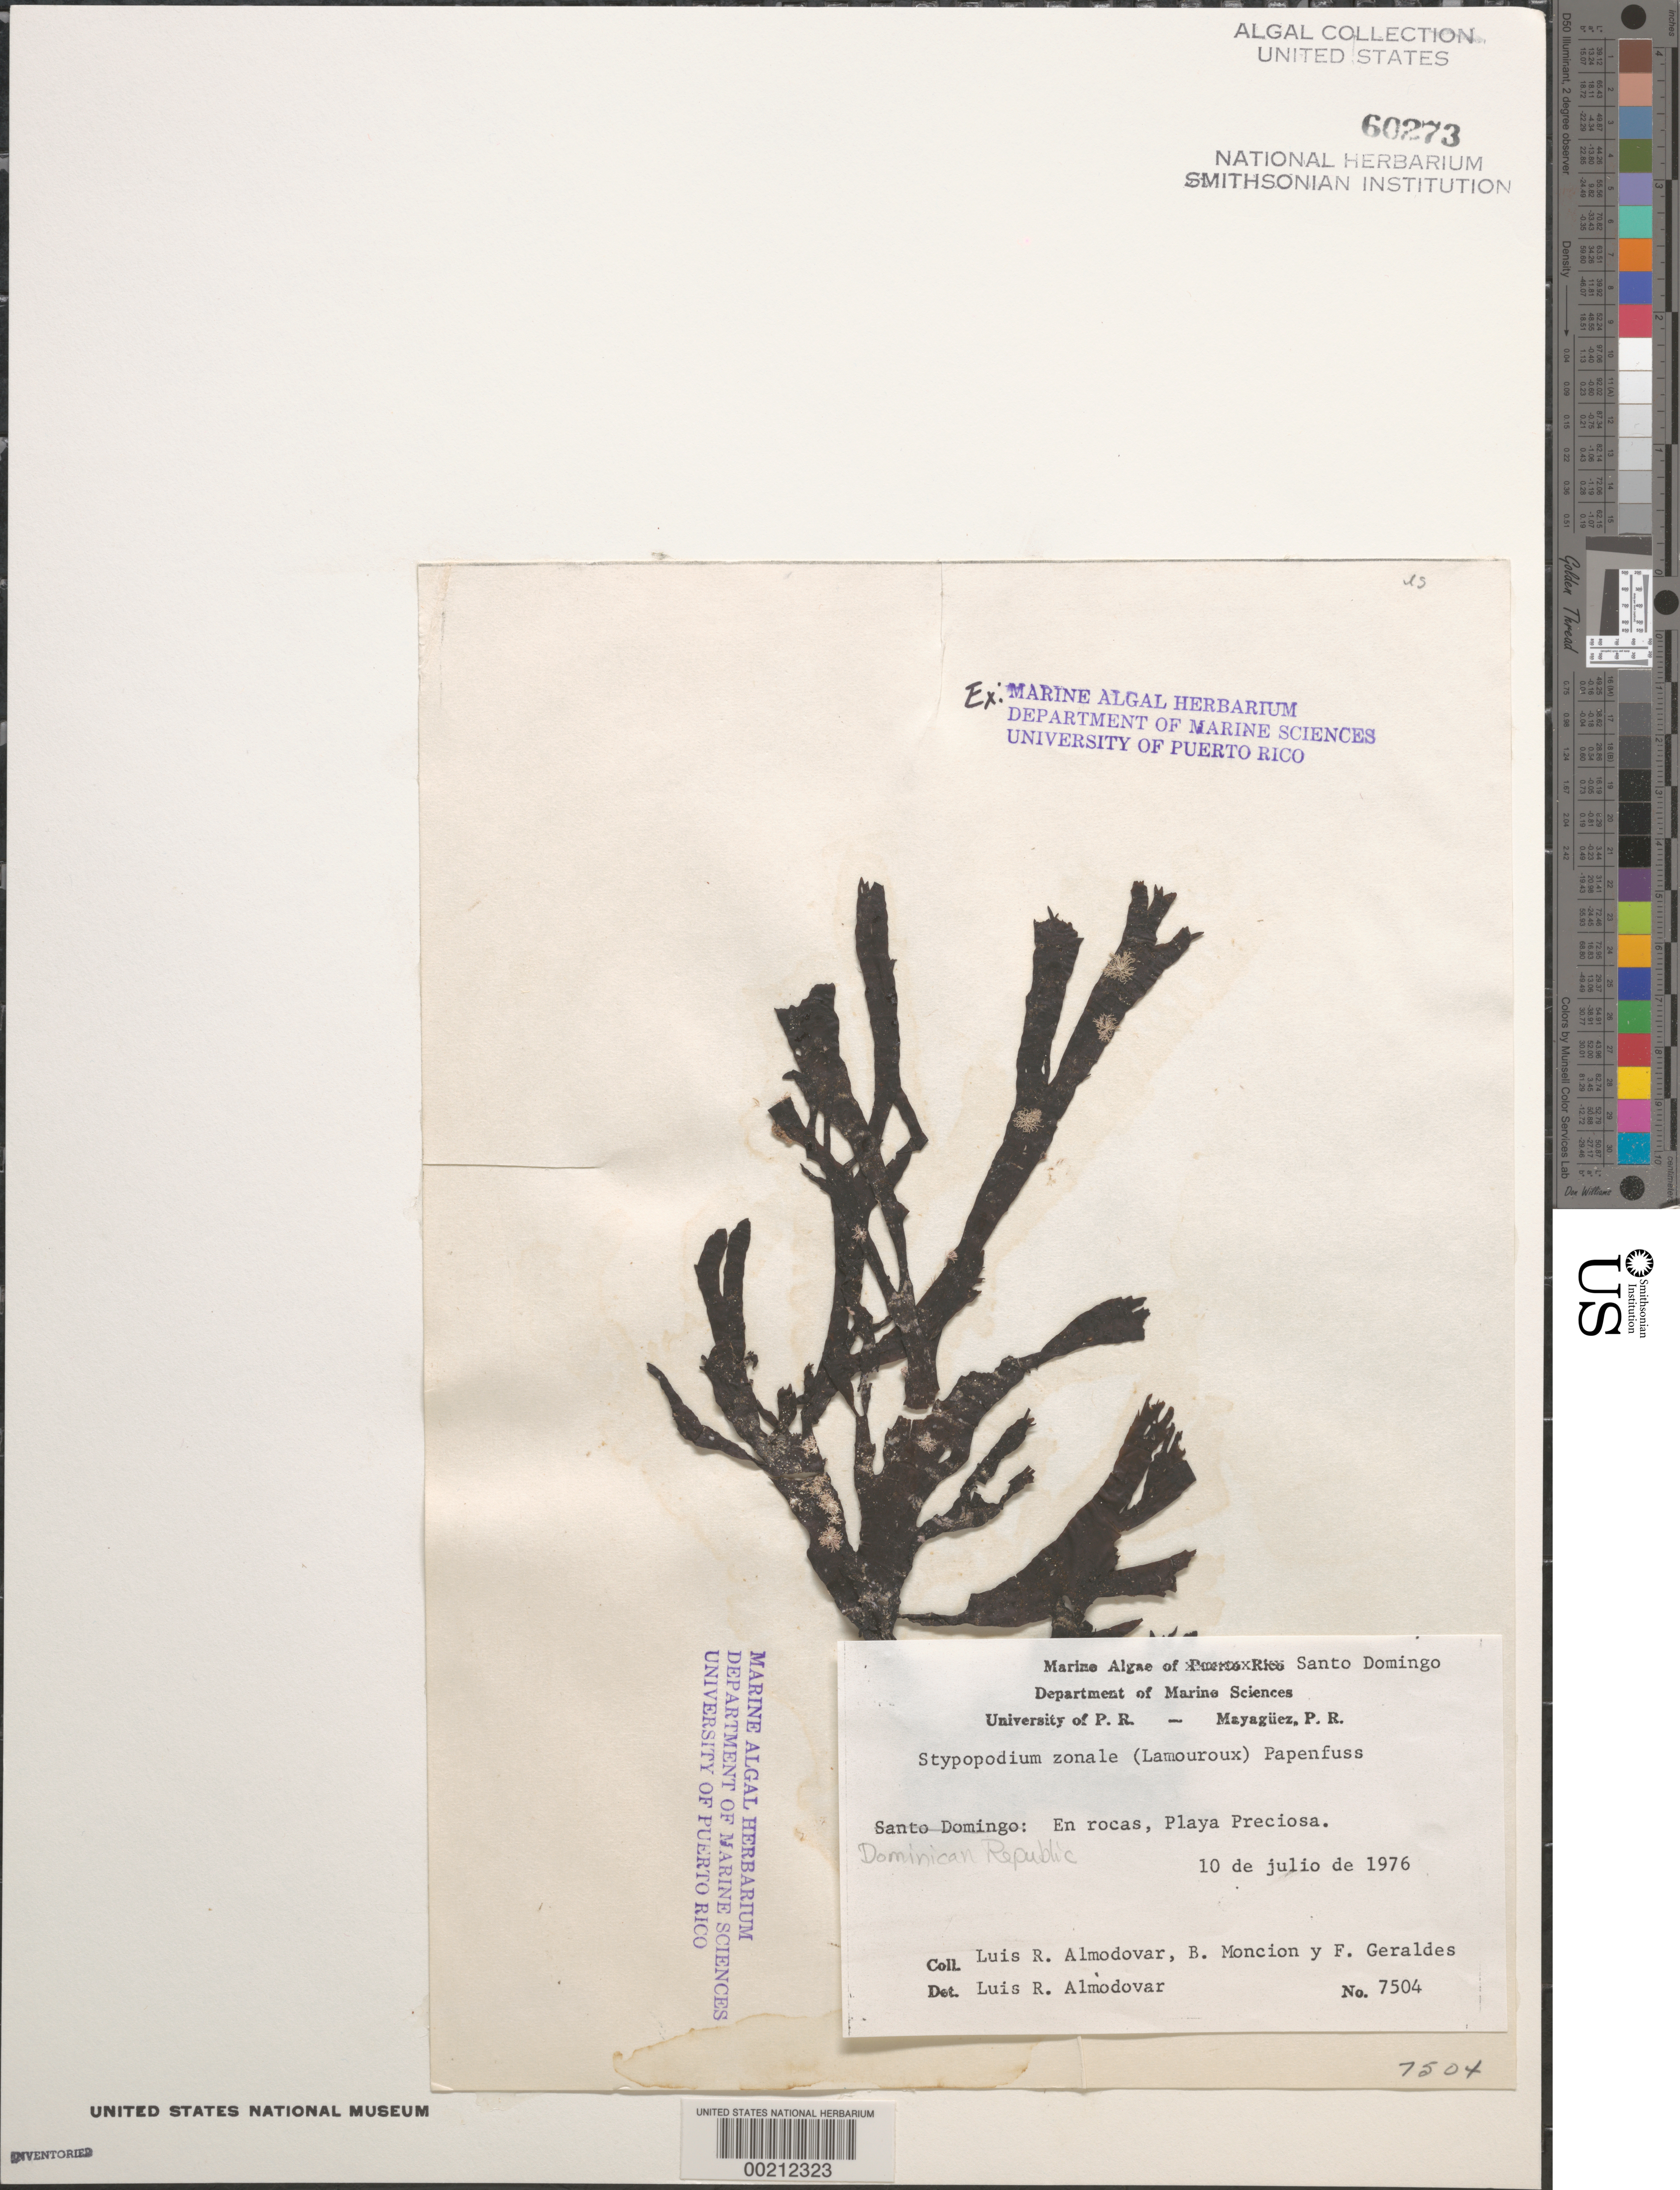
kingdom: Chromista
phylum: Ochrophyta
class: Phaeophyceae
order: Dictyotales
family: Dictyotaceae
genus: Stypopodium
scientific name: Stypopodium zonale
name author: (J.V.Lamouroux) Papenf.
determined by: Almodovar, L. R.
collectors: L. Almodovar, B. Moncion & F. Geraldes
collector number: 7504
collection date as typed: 10 Jul 1976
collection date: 1976-07-10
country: Dominican Republic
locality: Playa preciosa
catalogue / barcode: US 60273